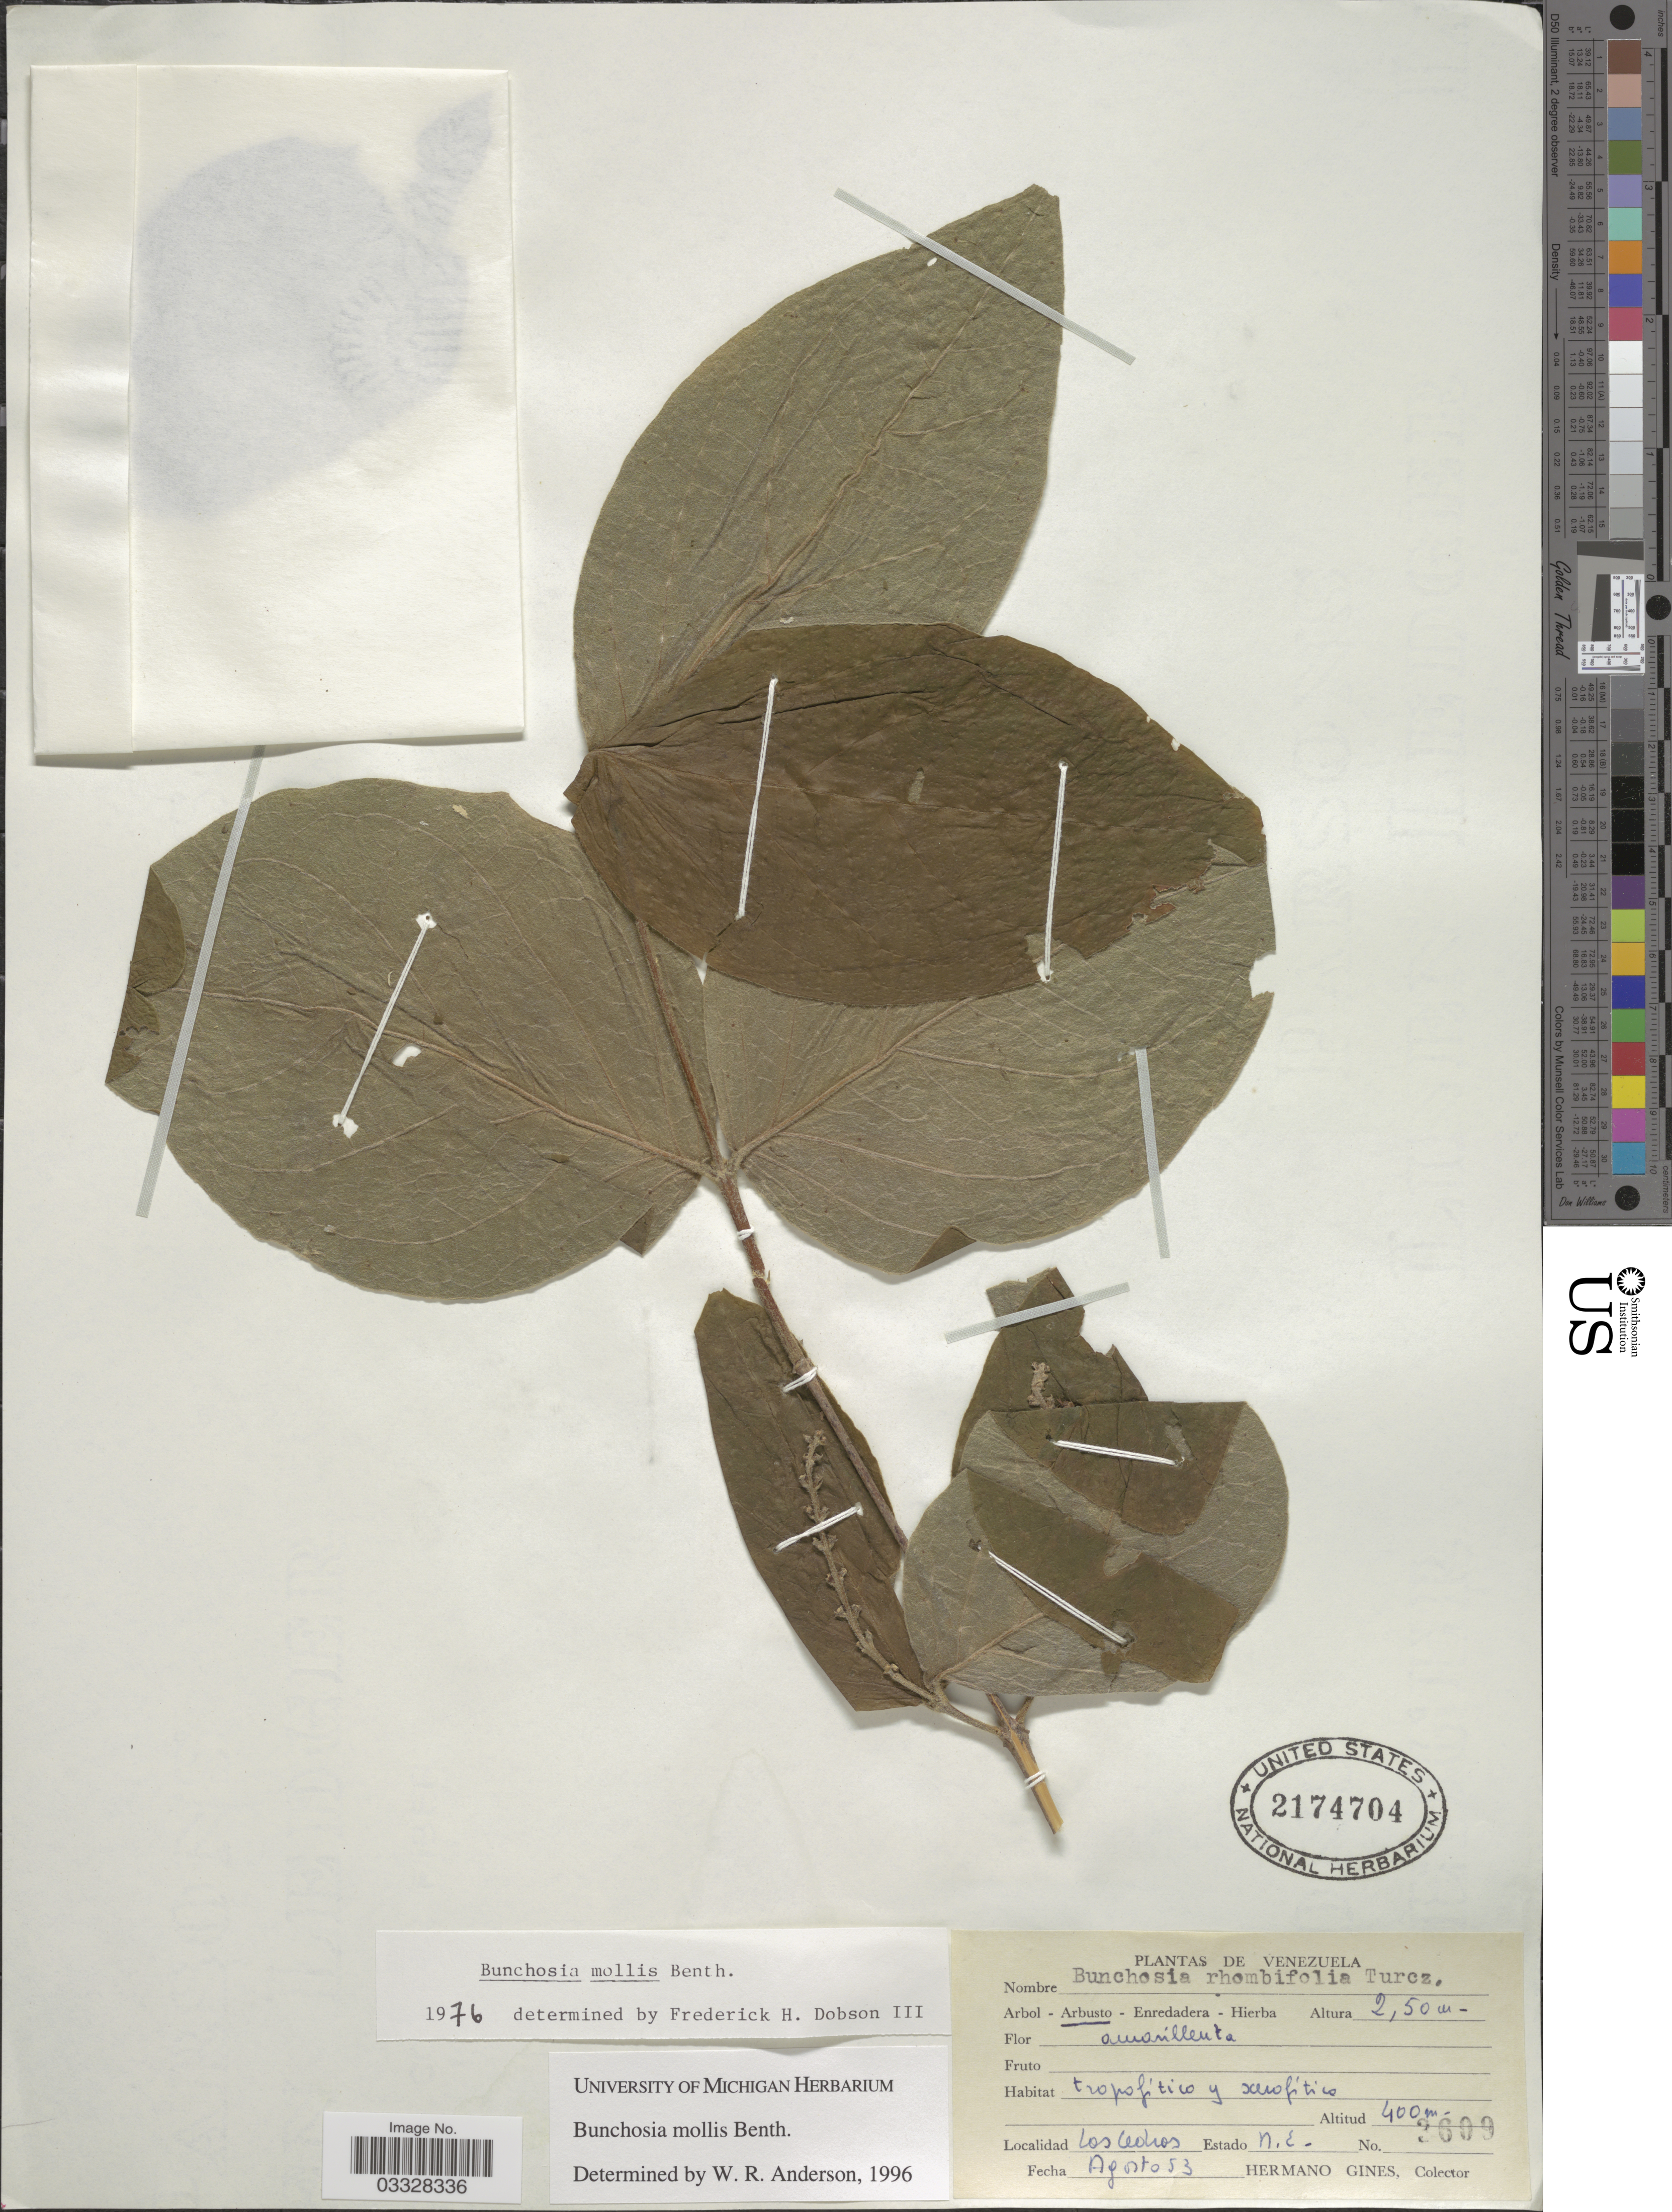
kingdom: Plantae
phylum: Tracheophyta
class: Magnoliopsida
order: Malpighiales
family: Malpighiaceae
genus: Bunchosia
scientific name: Bunchosia mollis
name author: Benth.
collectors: Bro. Gines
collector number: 3609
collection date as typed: Transcribed d/m/y: /8/53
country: Venezuela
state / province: Nueva Esparta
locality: Los Cedros.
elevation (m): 400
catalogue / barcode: US 2174704